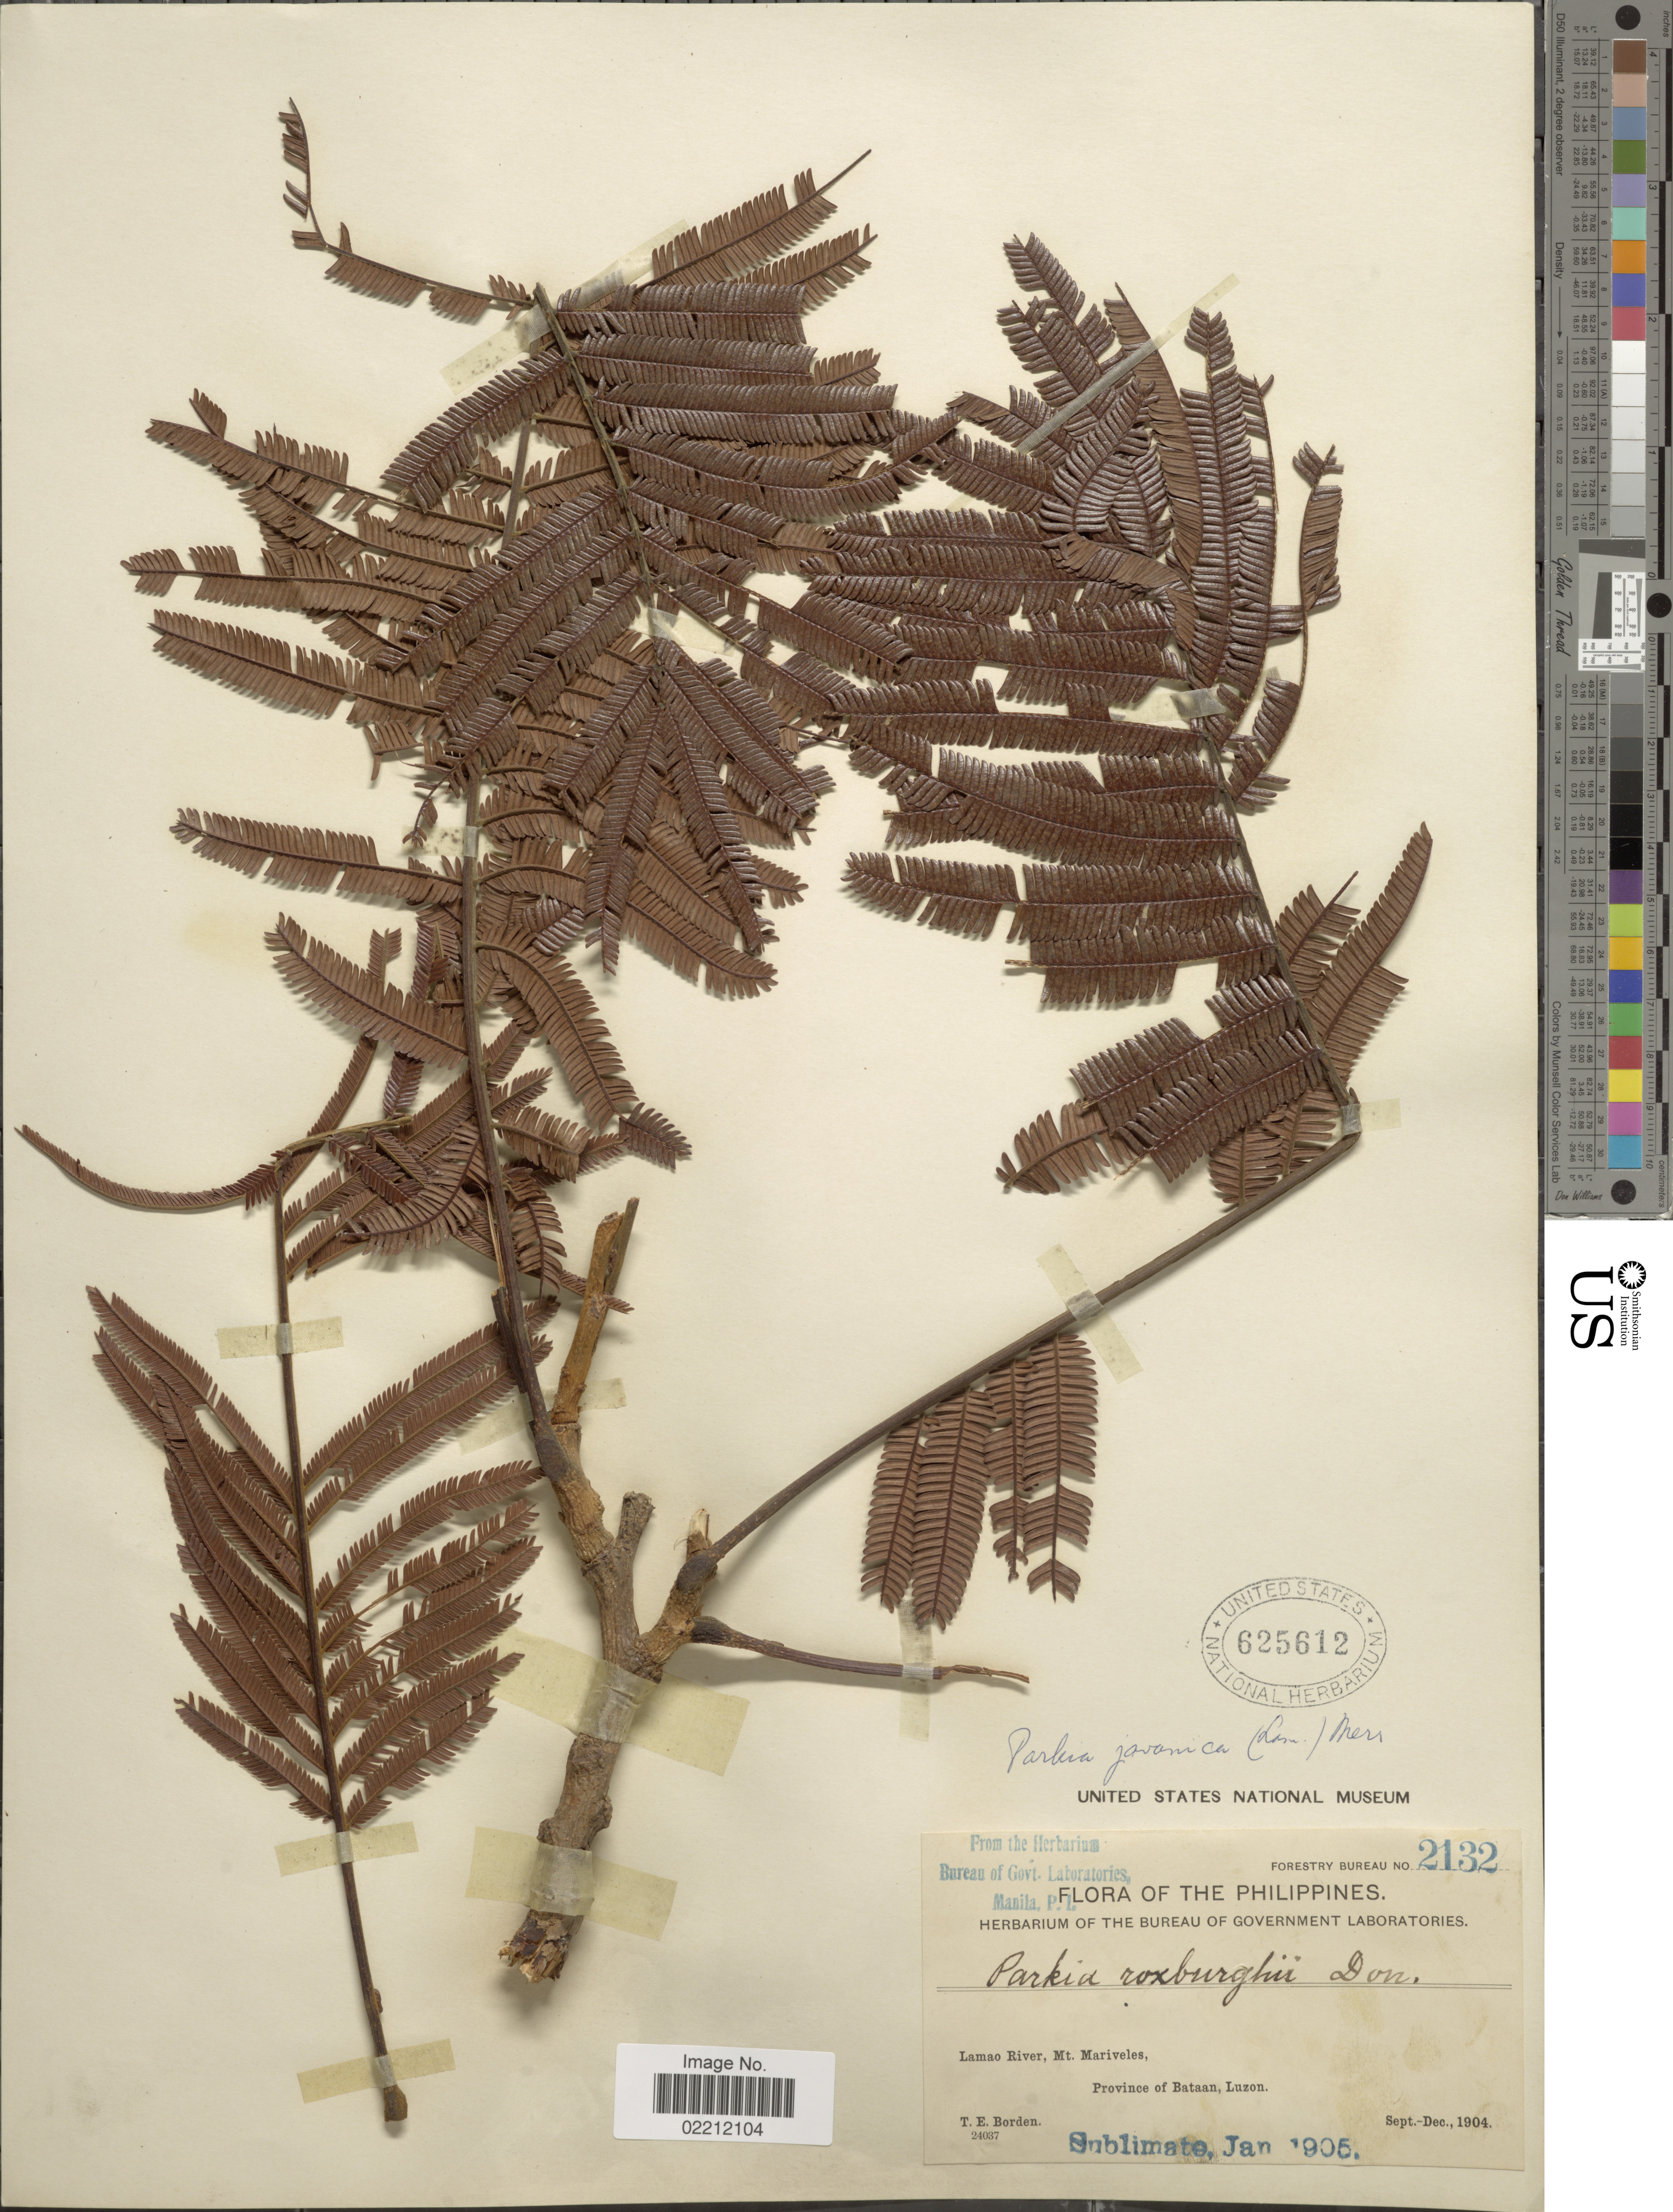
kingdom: Plantae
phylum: Tracheophyta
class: Magnoliopsida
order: Fabales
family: Fabaceae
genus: Parkia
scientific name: Parkia javanica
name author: (Lam.) Merr.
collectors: T. E. Borden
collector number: Forestry Bureau 2132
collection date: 1904-09/1904-12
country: Philippines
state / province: Cagayan Valley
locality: Lamao River, Mt. Mariveles., Province of Bataan, Luzon.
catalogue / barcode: US 625612